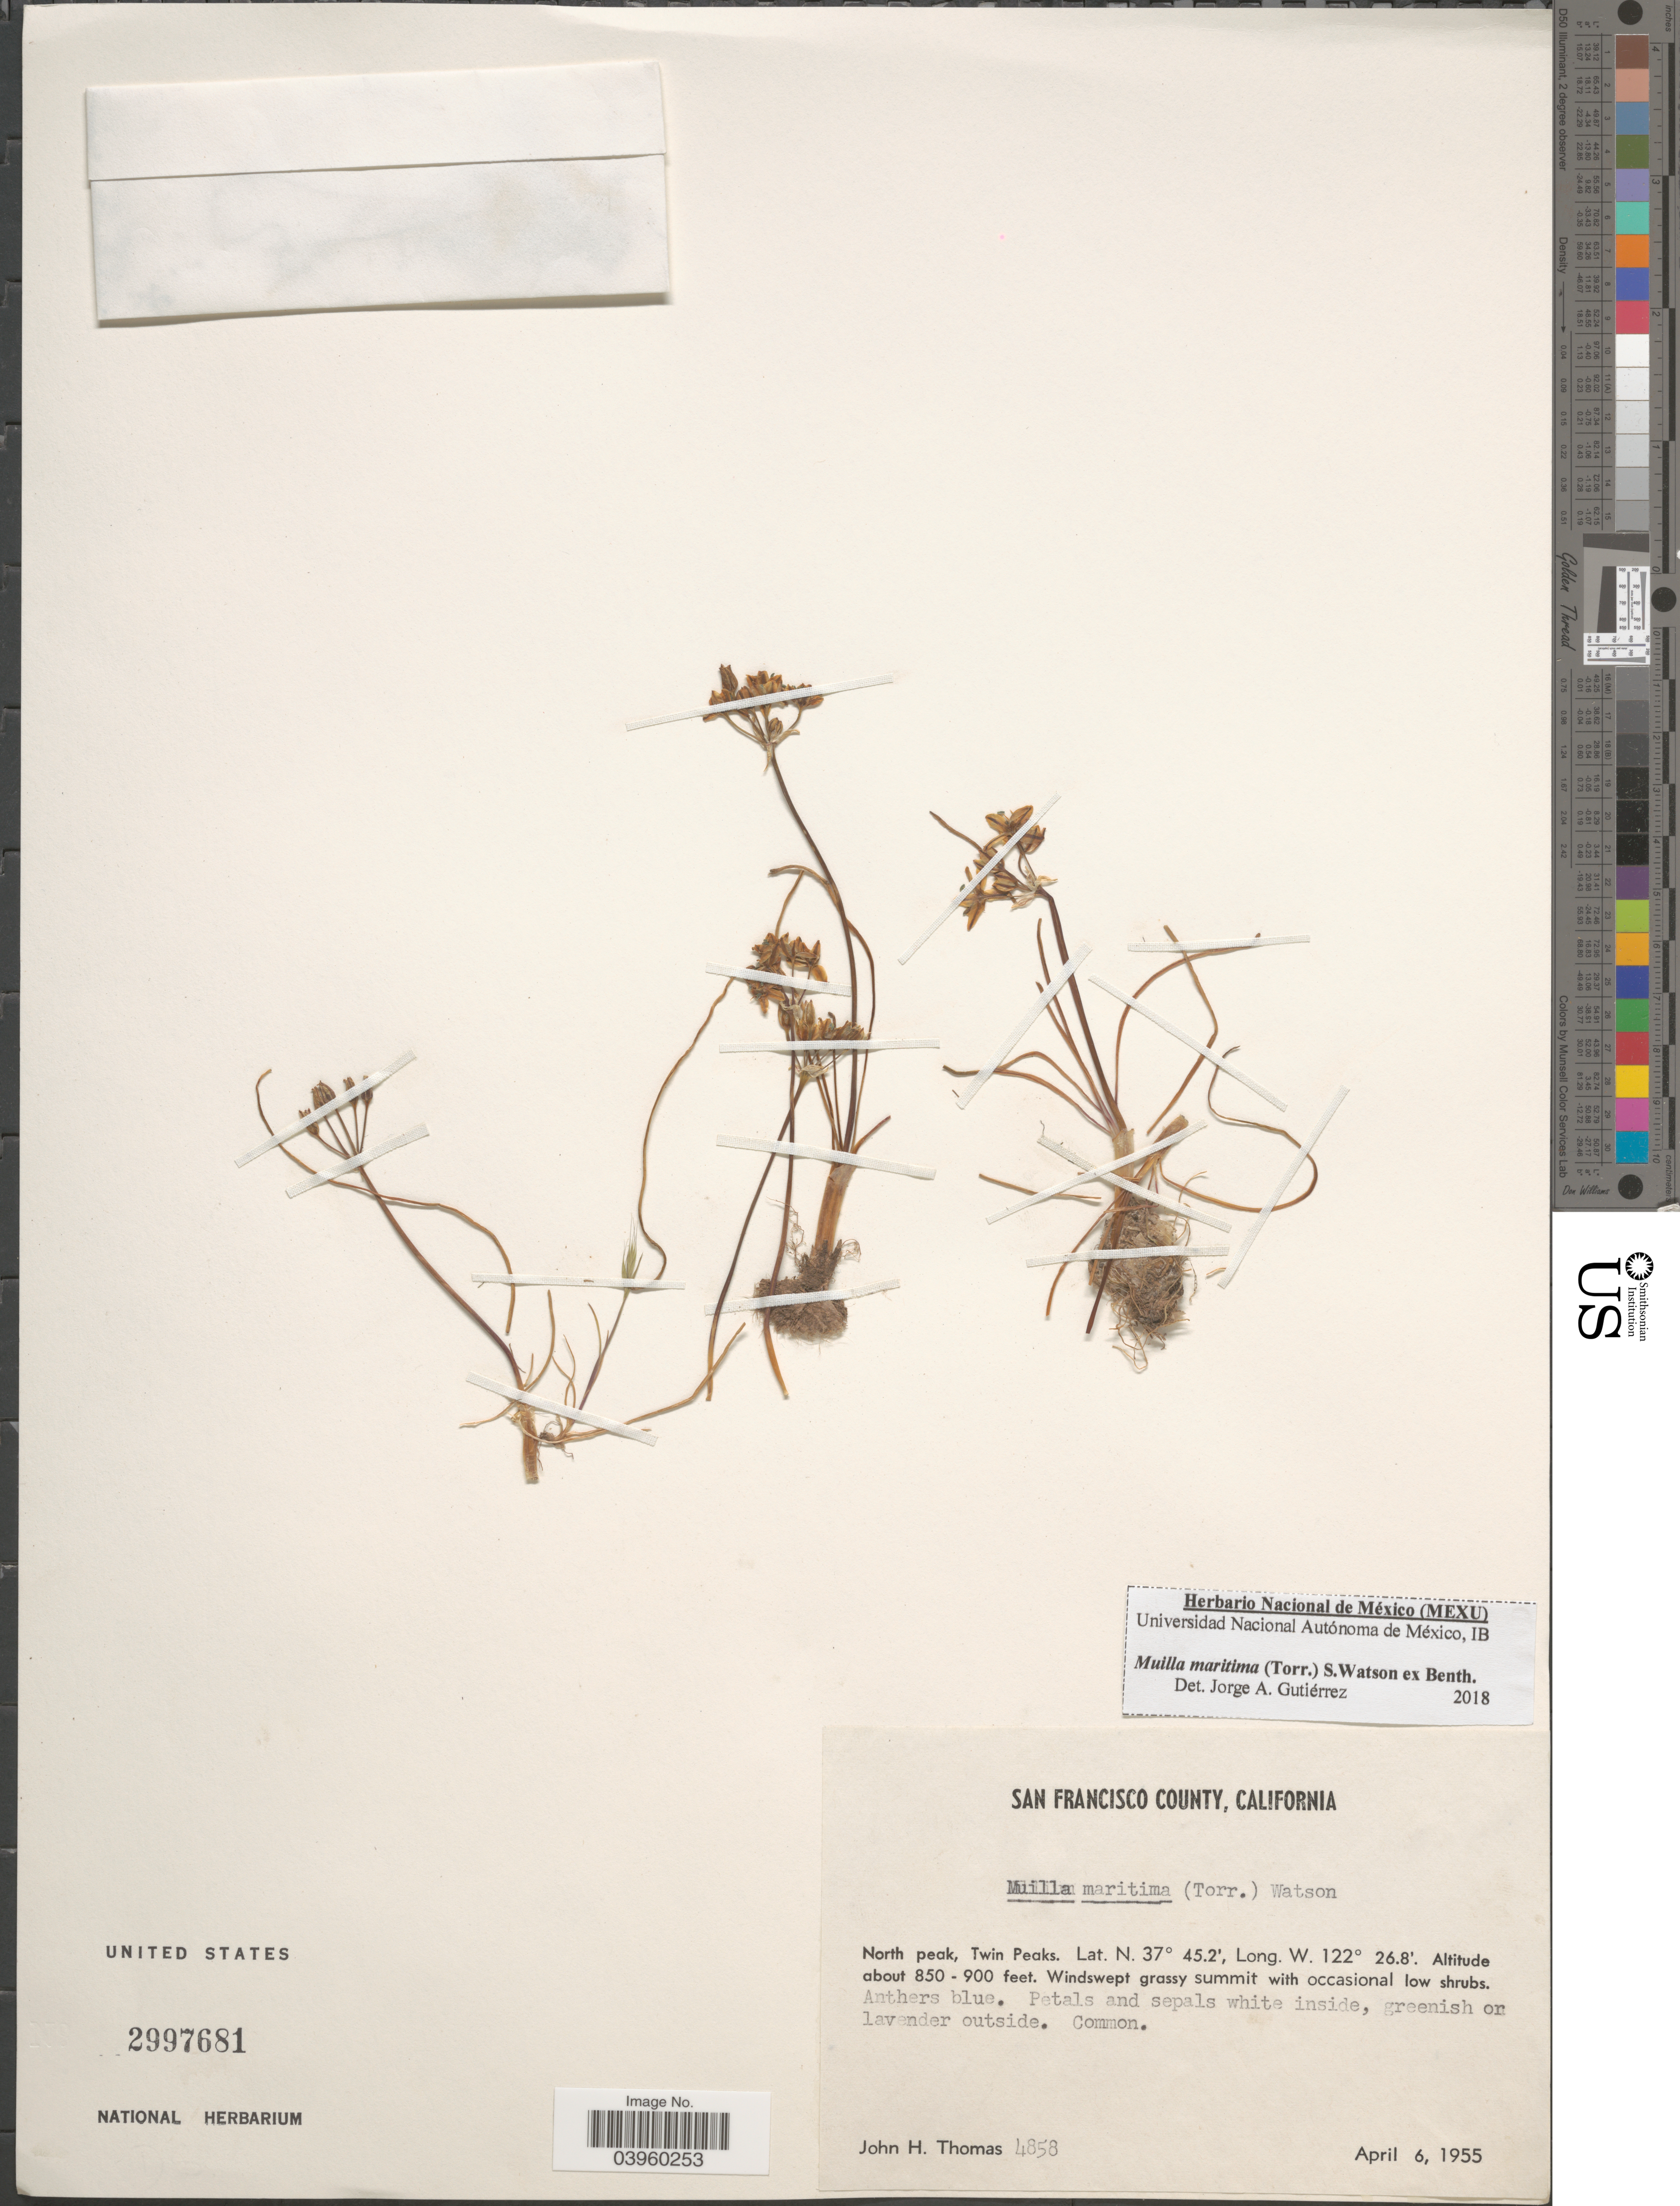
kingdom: Plantae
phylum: Tracheophyta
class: Liliopsida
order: Asparagales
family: Asparagaceae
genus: Muilla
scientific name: Muilla maritima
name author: (Torr.) S. Watson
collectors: J. H. Thomas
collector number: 4858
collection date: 1955-04-06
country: United States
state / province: California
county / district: San Francisco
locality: San Francisco County. North peak, Twin Peaks.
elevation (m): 259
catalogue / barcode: US 2997681